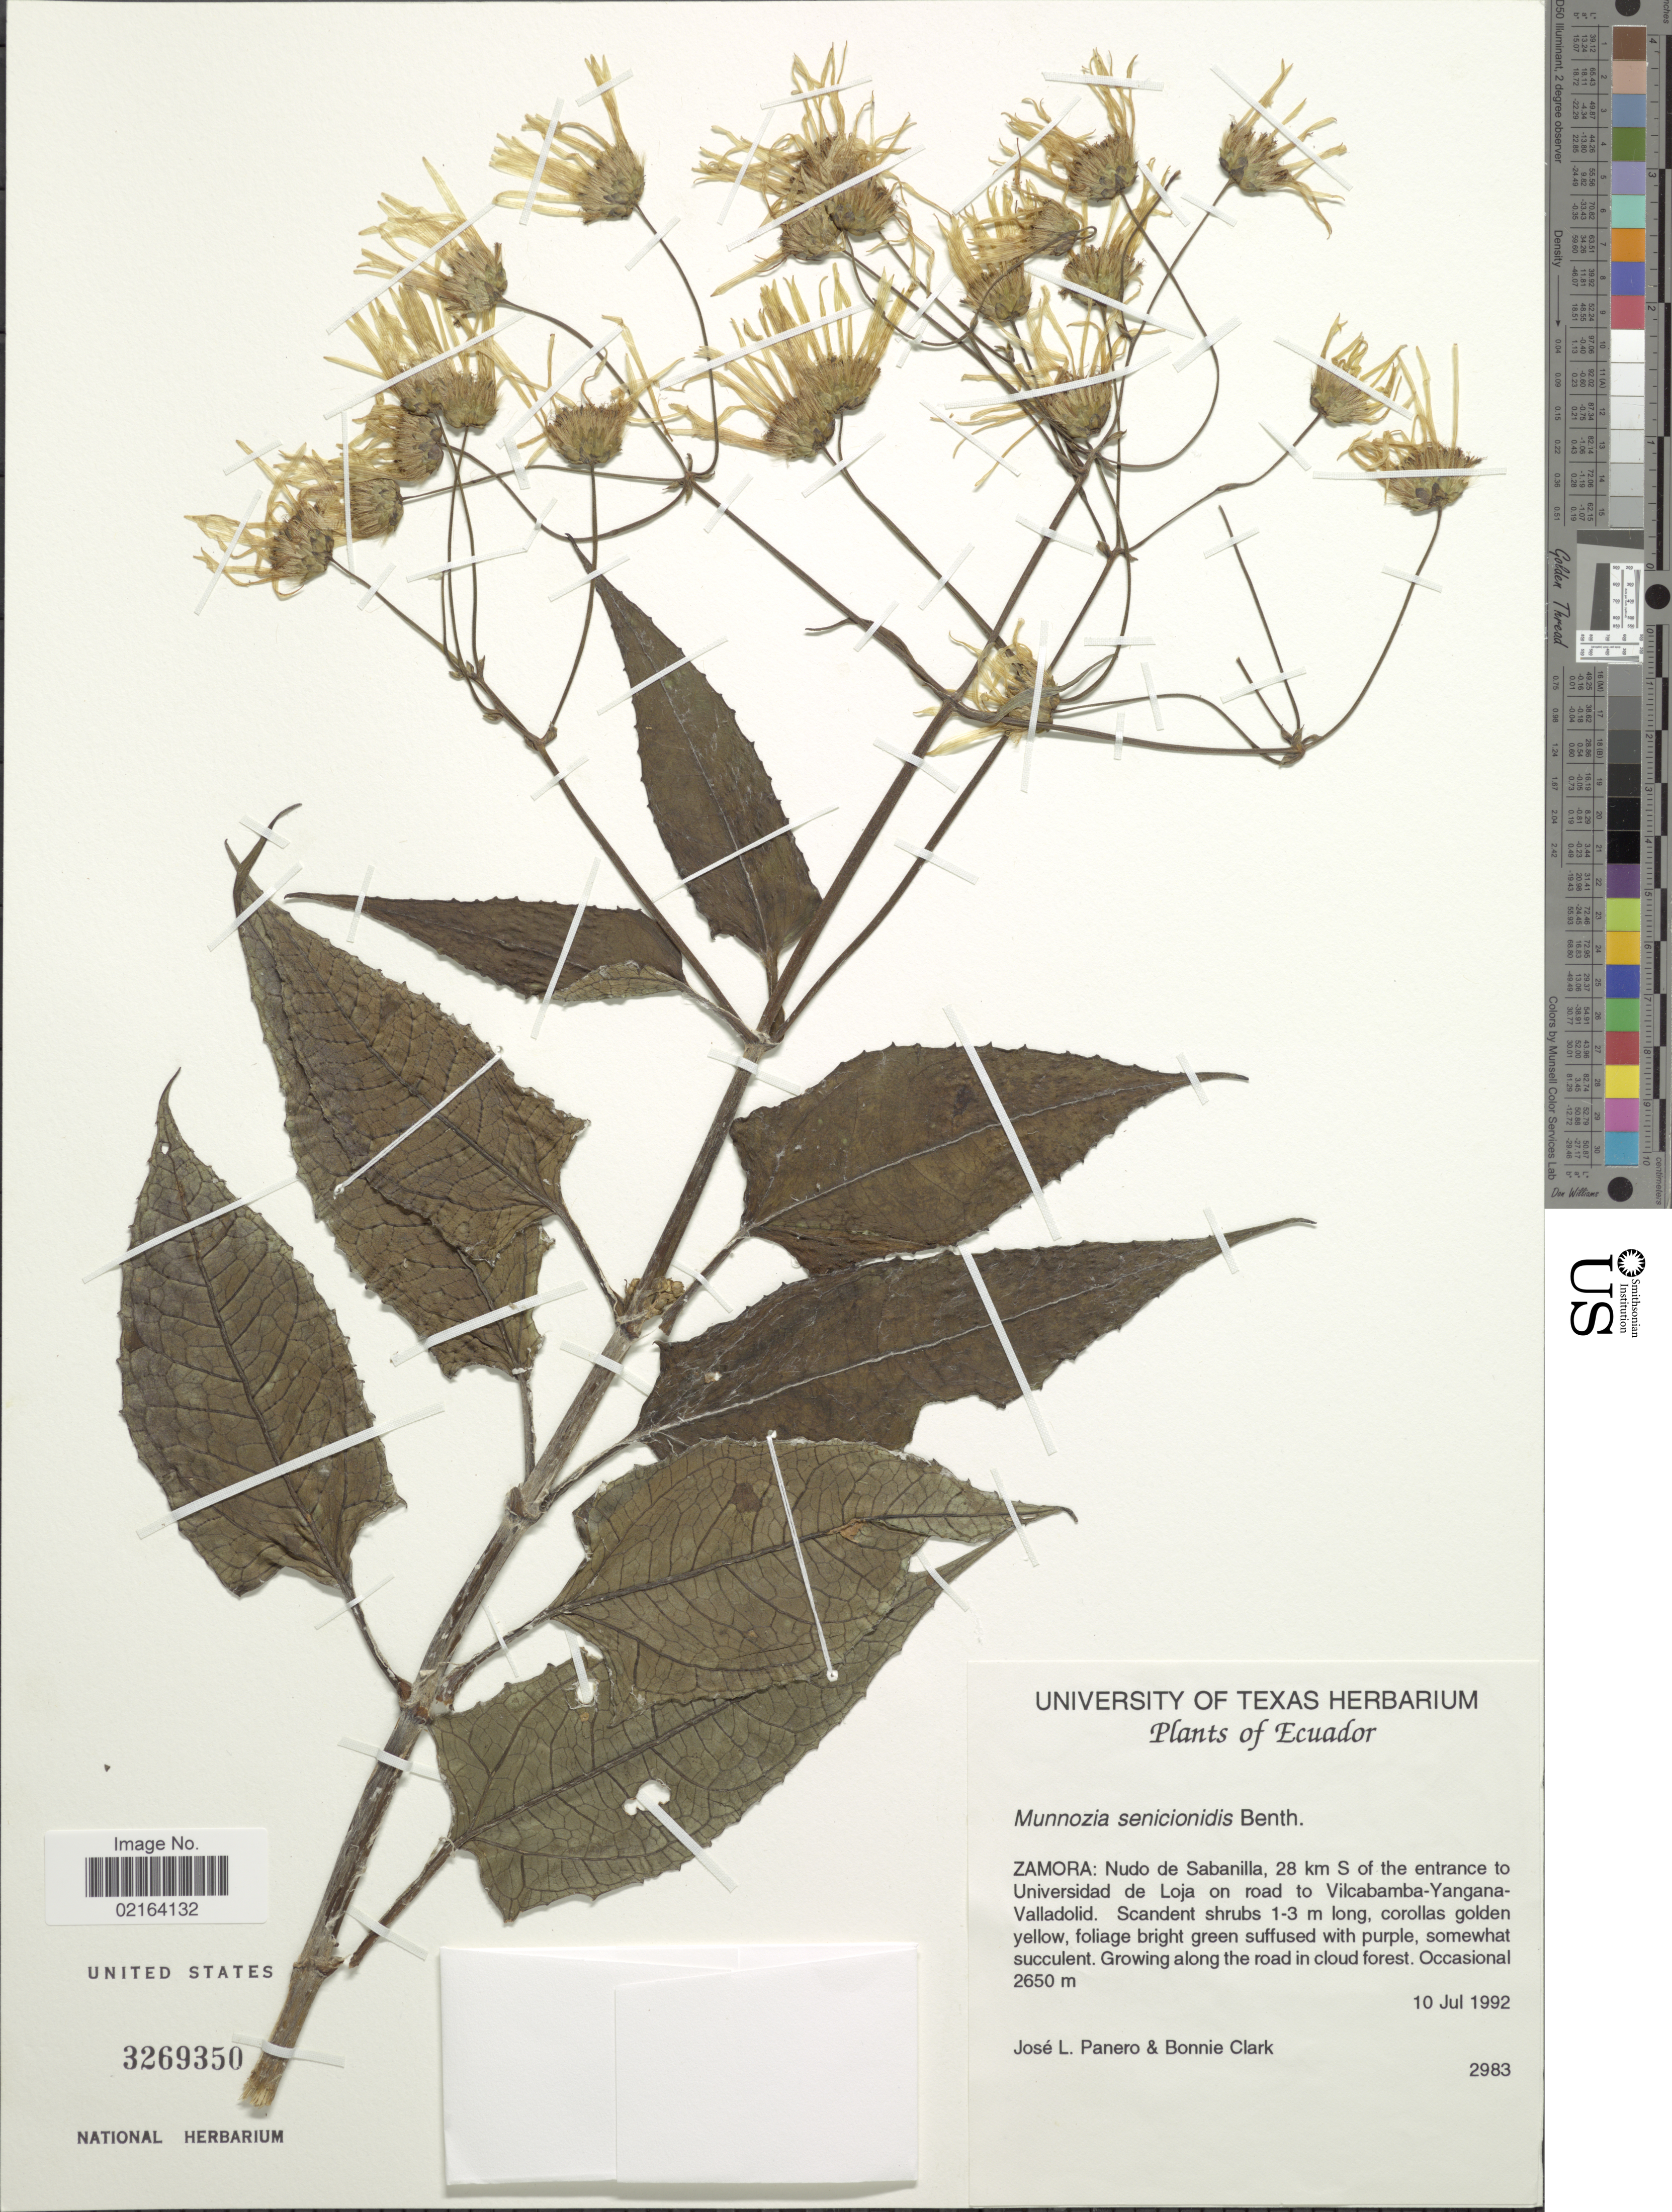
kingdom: Plantae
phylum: Tracheophyta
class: Magnoliopsida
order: Asterales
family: Asteraceae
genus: Munnozia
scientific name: Munnozia senecionidis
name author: Benth.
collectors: J. L. Panero & B. Clark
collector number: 2983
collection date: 1992-07-10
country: Ecuador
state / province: Zamora-Chinchipe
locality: Zamora: Nudo de Sabanilla, 28 km S of the entrance to Universidad de Loja on road to Vilcabamba-Yangana-Valladolid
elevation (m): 2650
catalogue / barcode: US 3269350